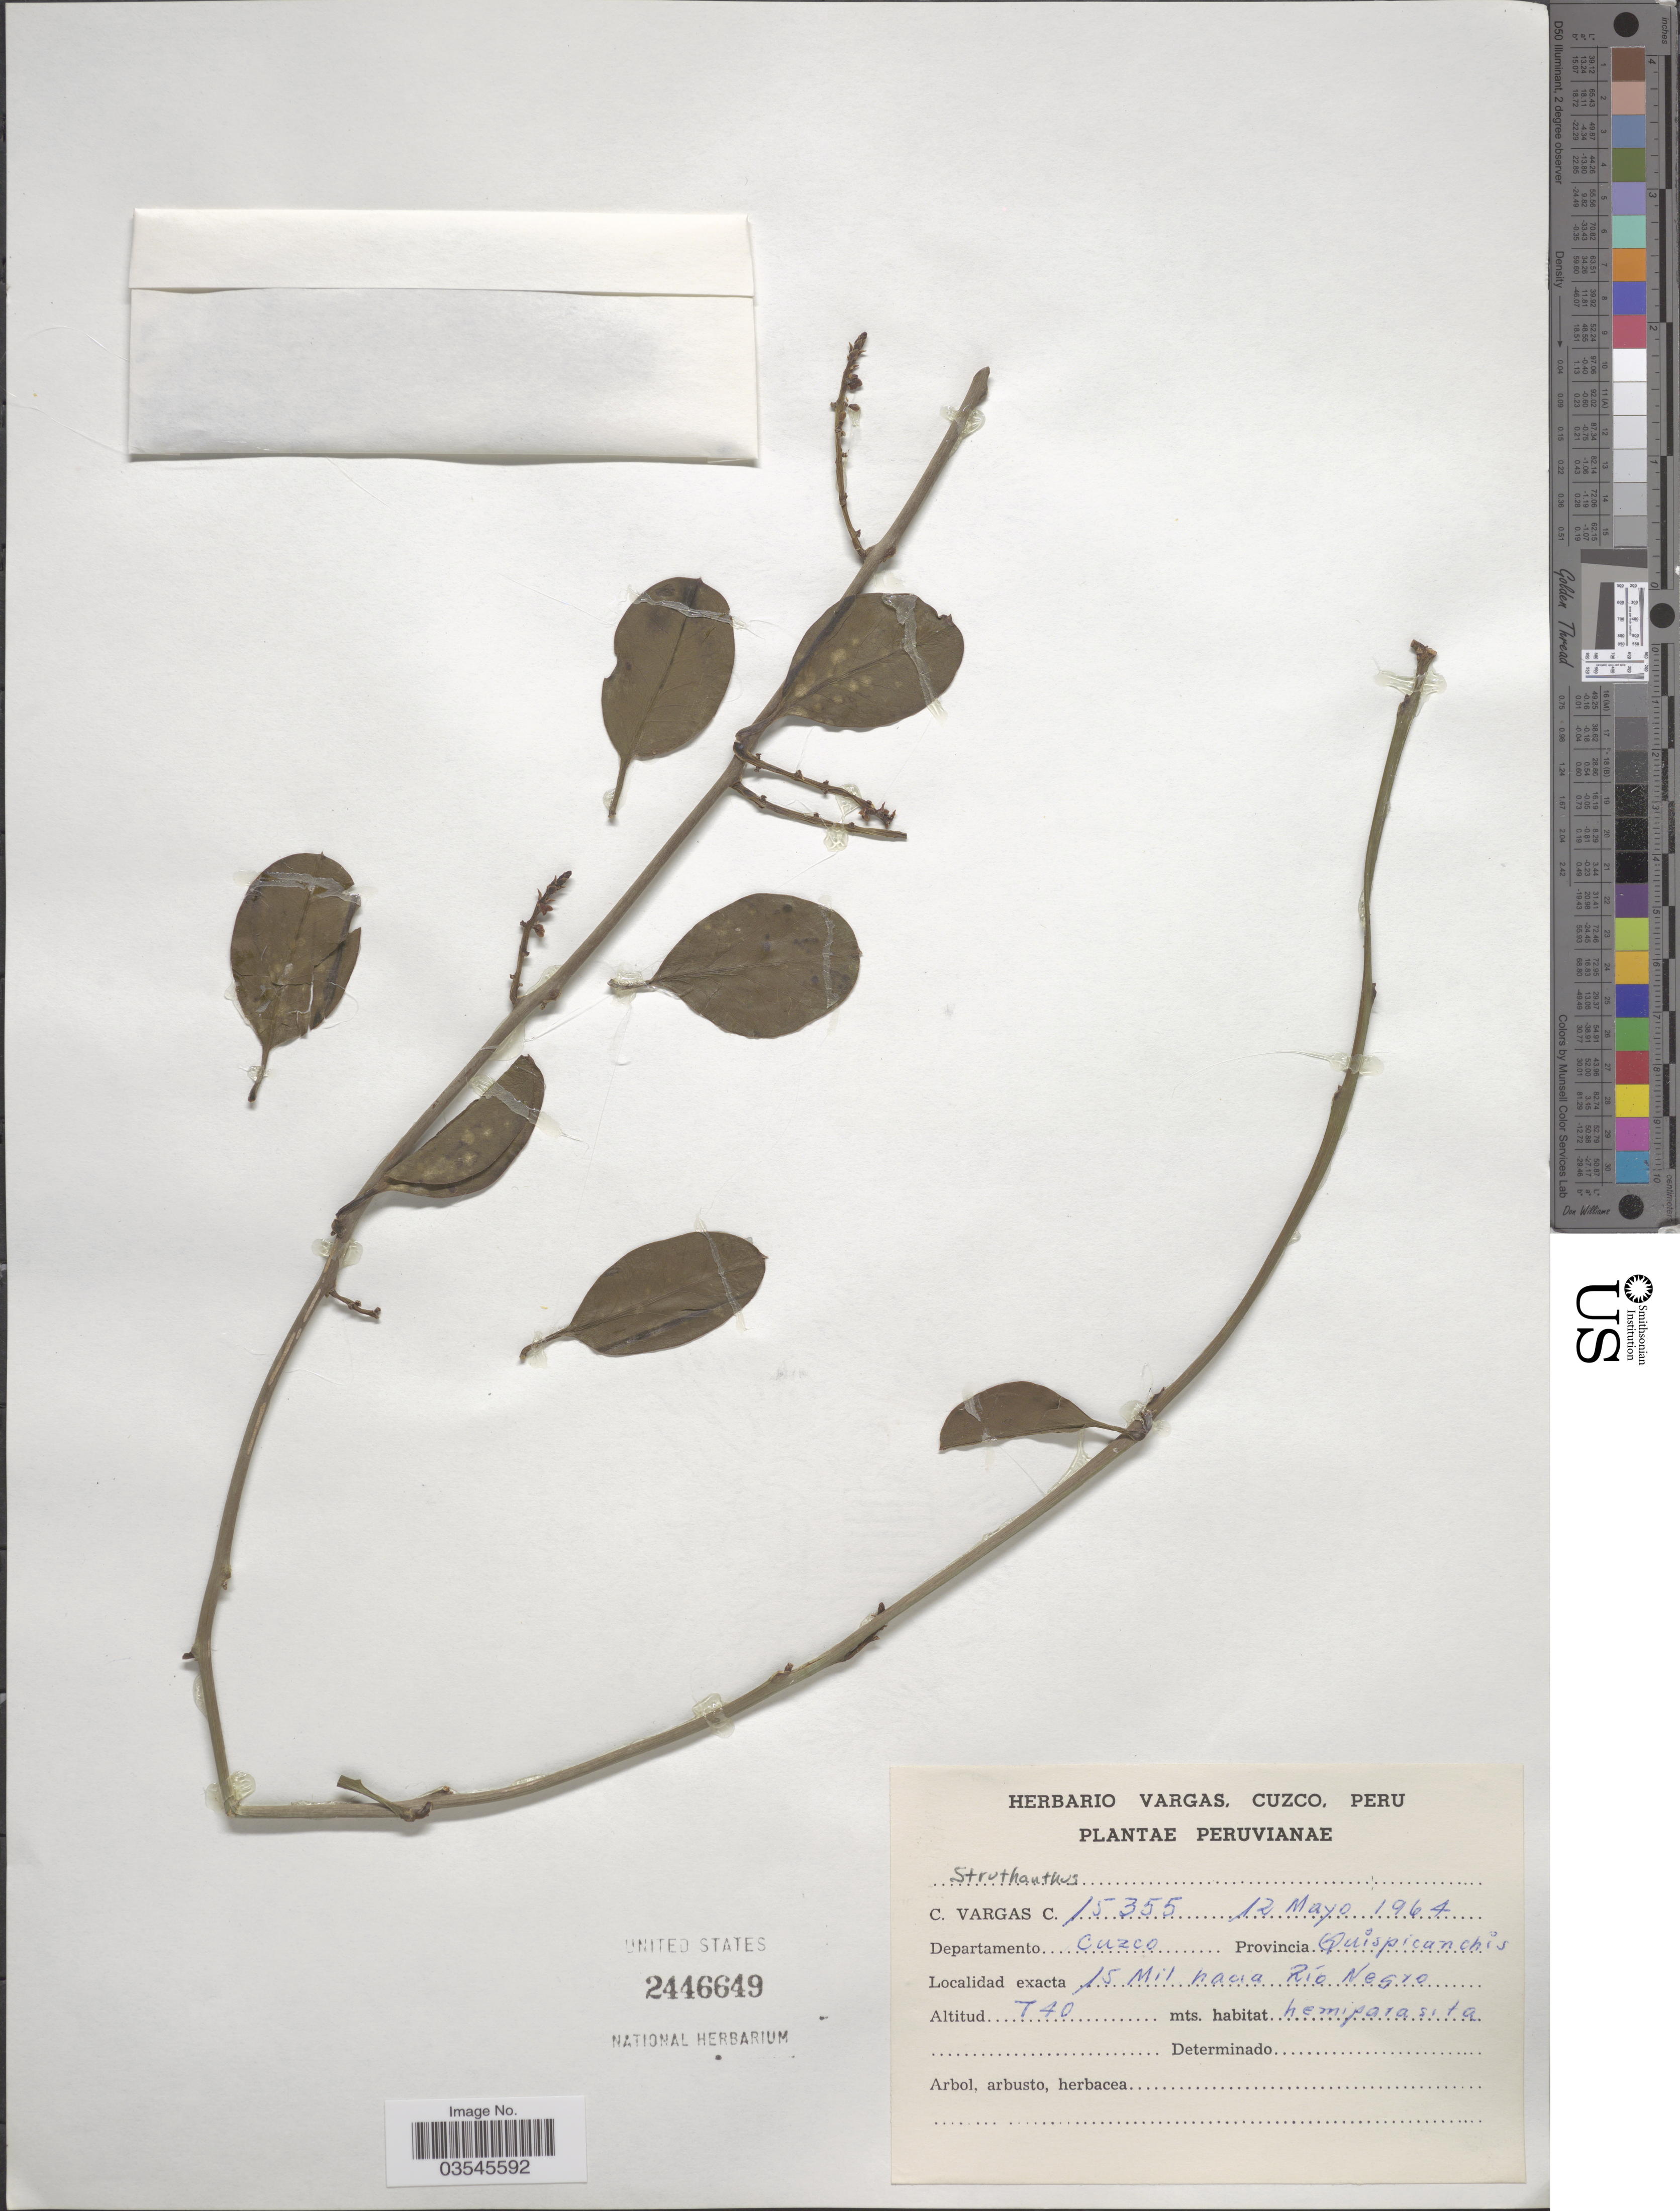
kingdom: Plantae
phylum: Tracheophyta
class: Magnoliopsida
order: Santalales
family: Loranthaceae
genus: Struthanthus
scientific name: Struthanthus sp.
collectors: C. Vargas Calderón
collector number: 15355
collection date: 1964-05-12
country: Peru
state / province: Cusco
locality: Departamento Cuzco. Provincia Quispicanchis. 15 mil hacia Río Negro.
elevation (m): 740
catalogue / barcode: US 2446649